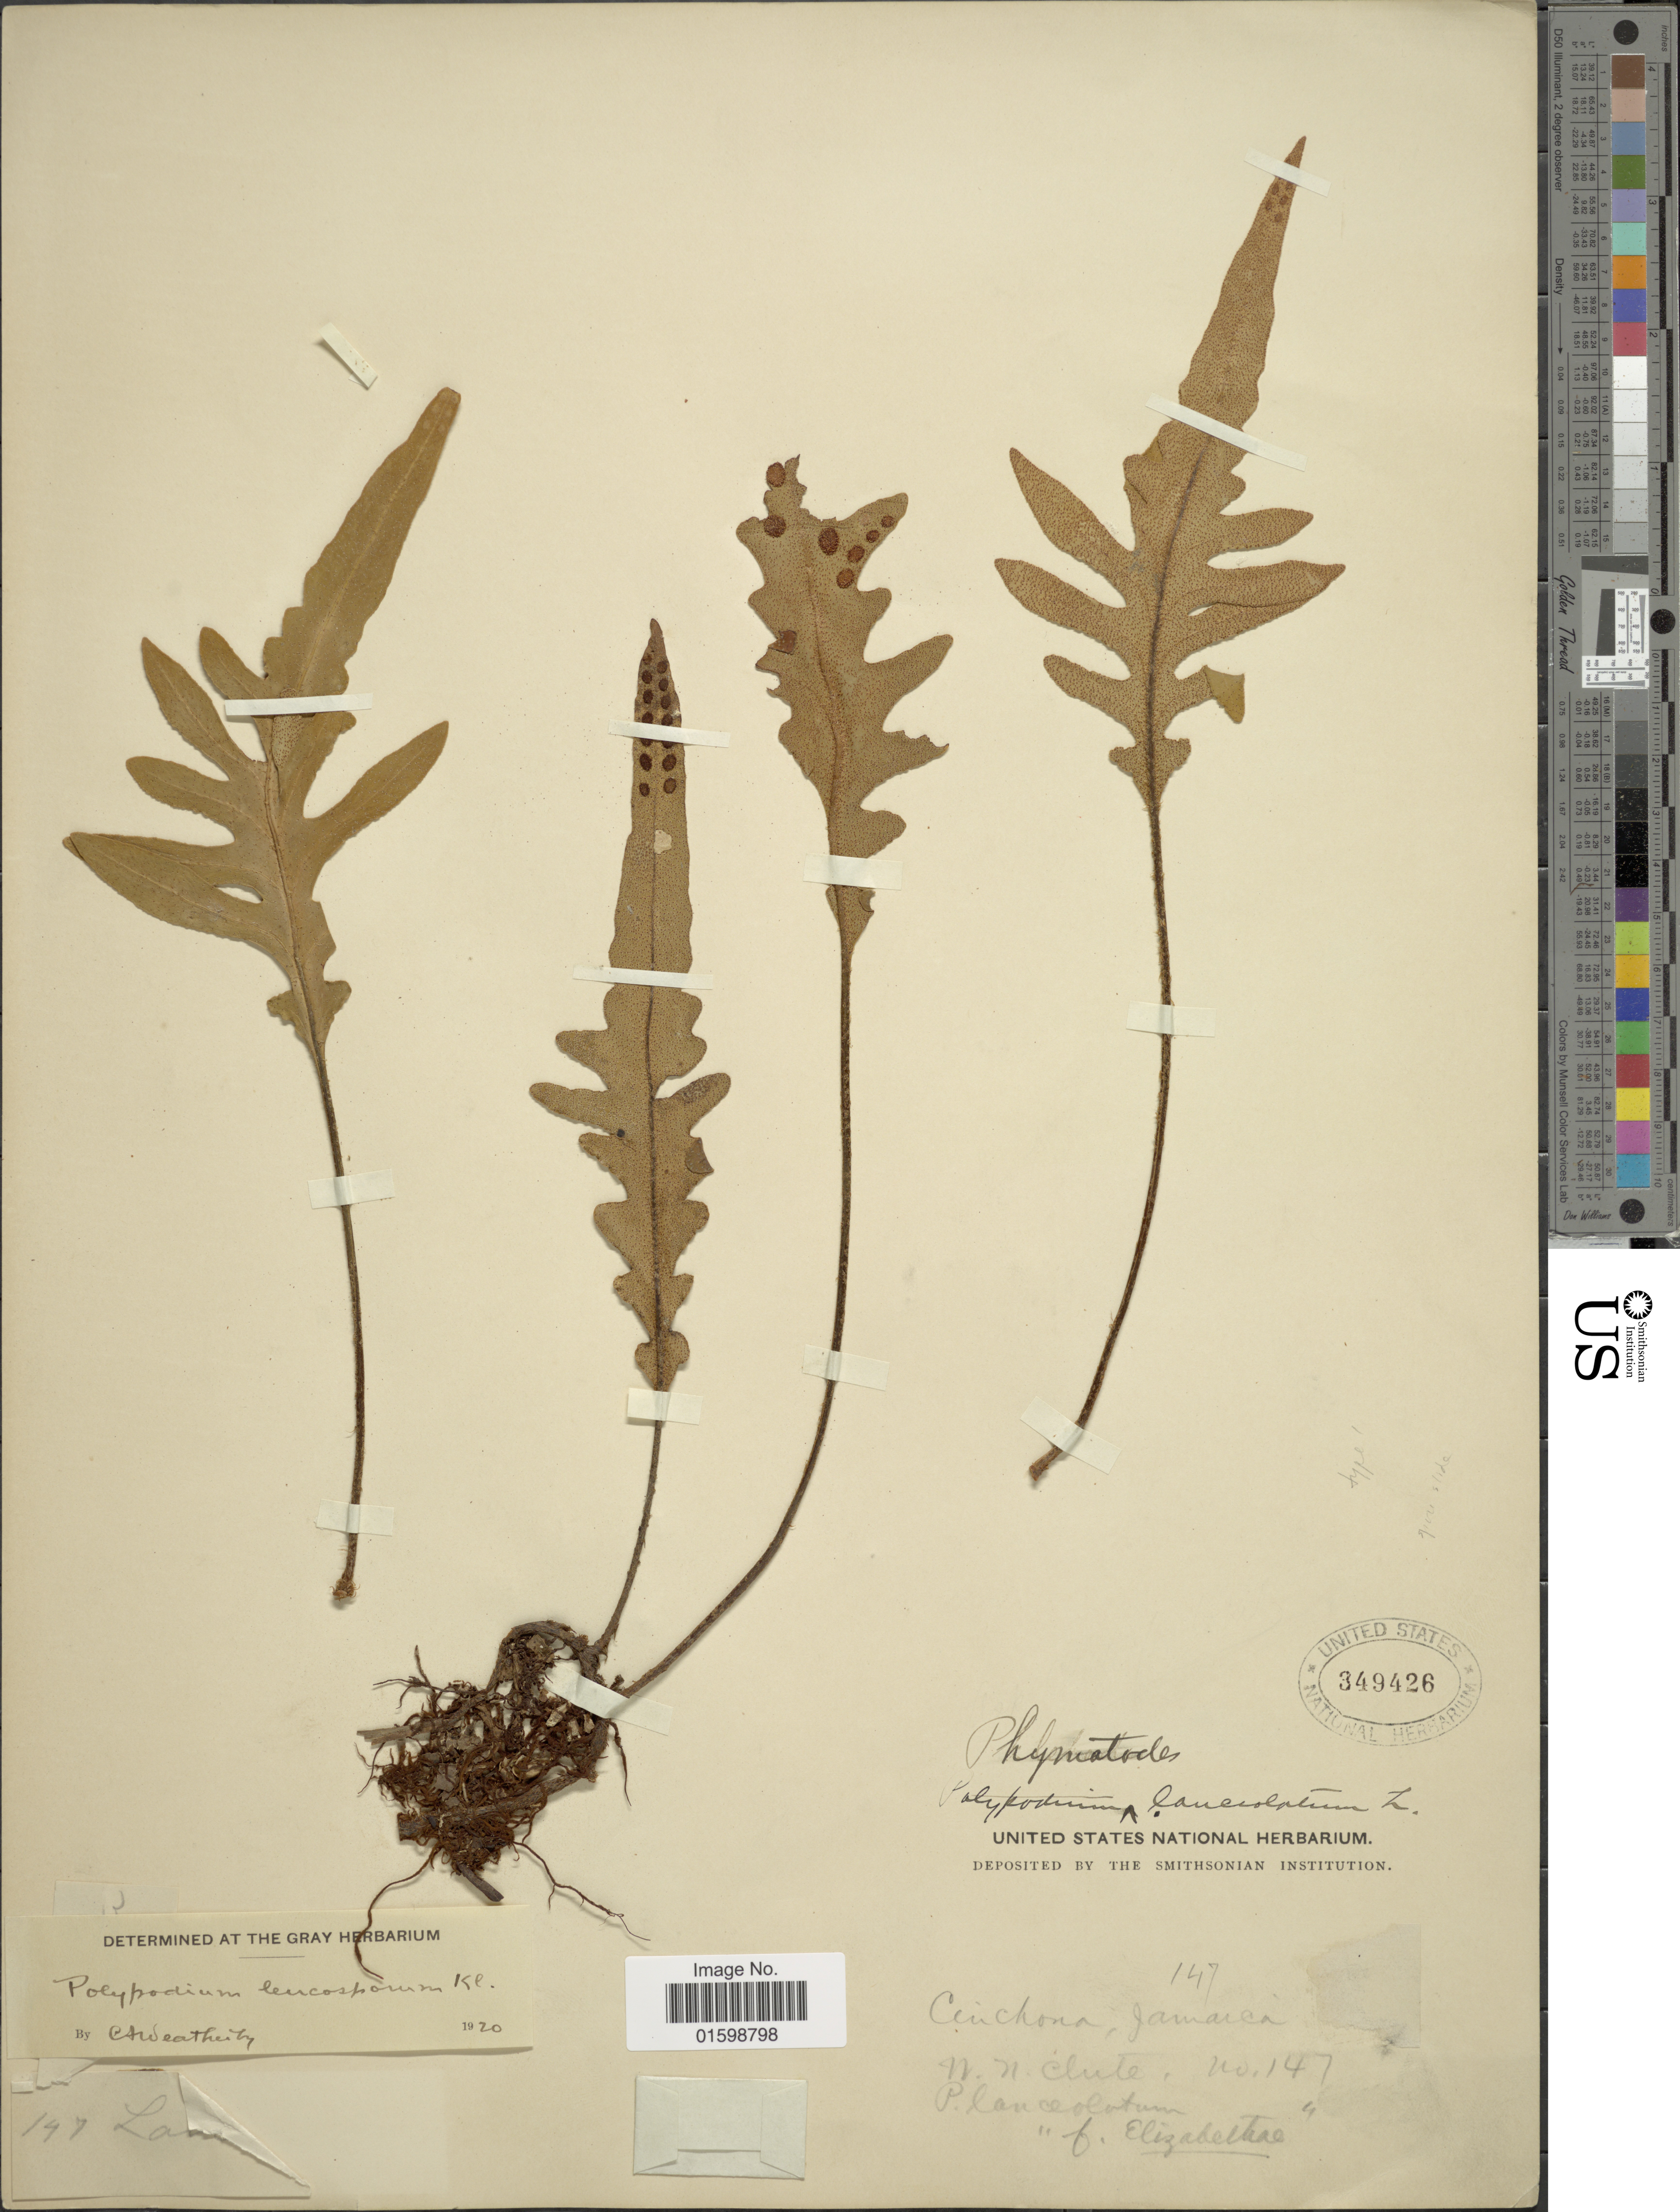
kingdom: Plantae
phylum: Tracheophyta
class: Polypodiopsida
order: Polypodiales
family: Polypodiaceae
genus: Pleopeltis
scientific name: Pleopeltis x leucospora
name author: (Klotzsch) L.B. Moore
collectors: W. N. Clute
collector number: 147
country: Jamaica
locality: Cinchona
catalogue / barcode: US 349426